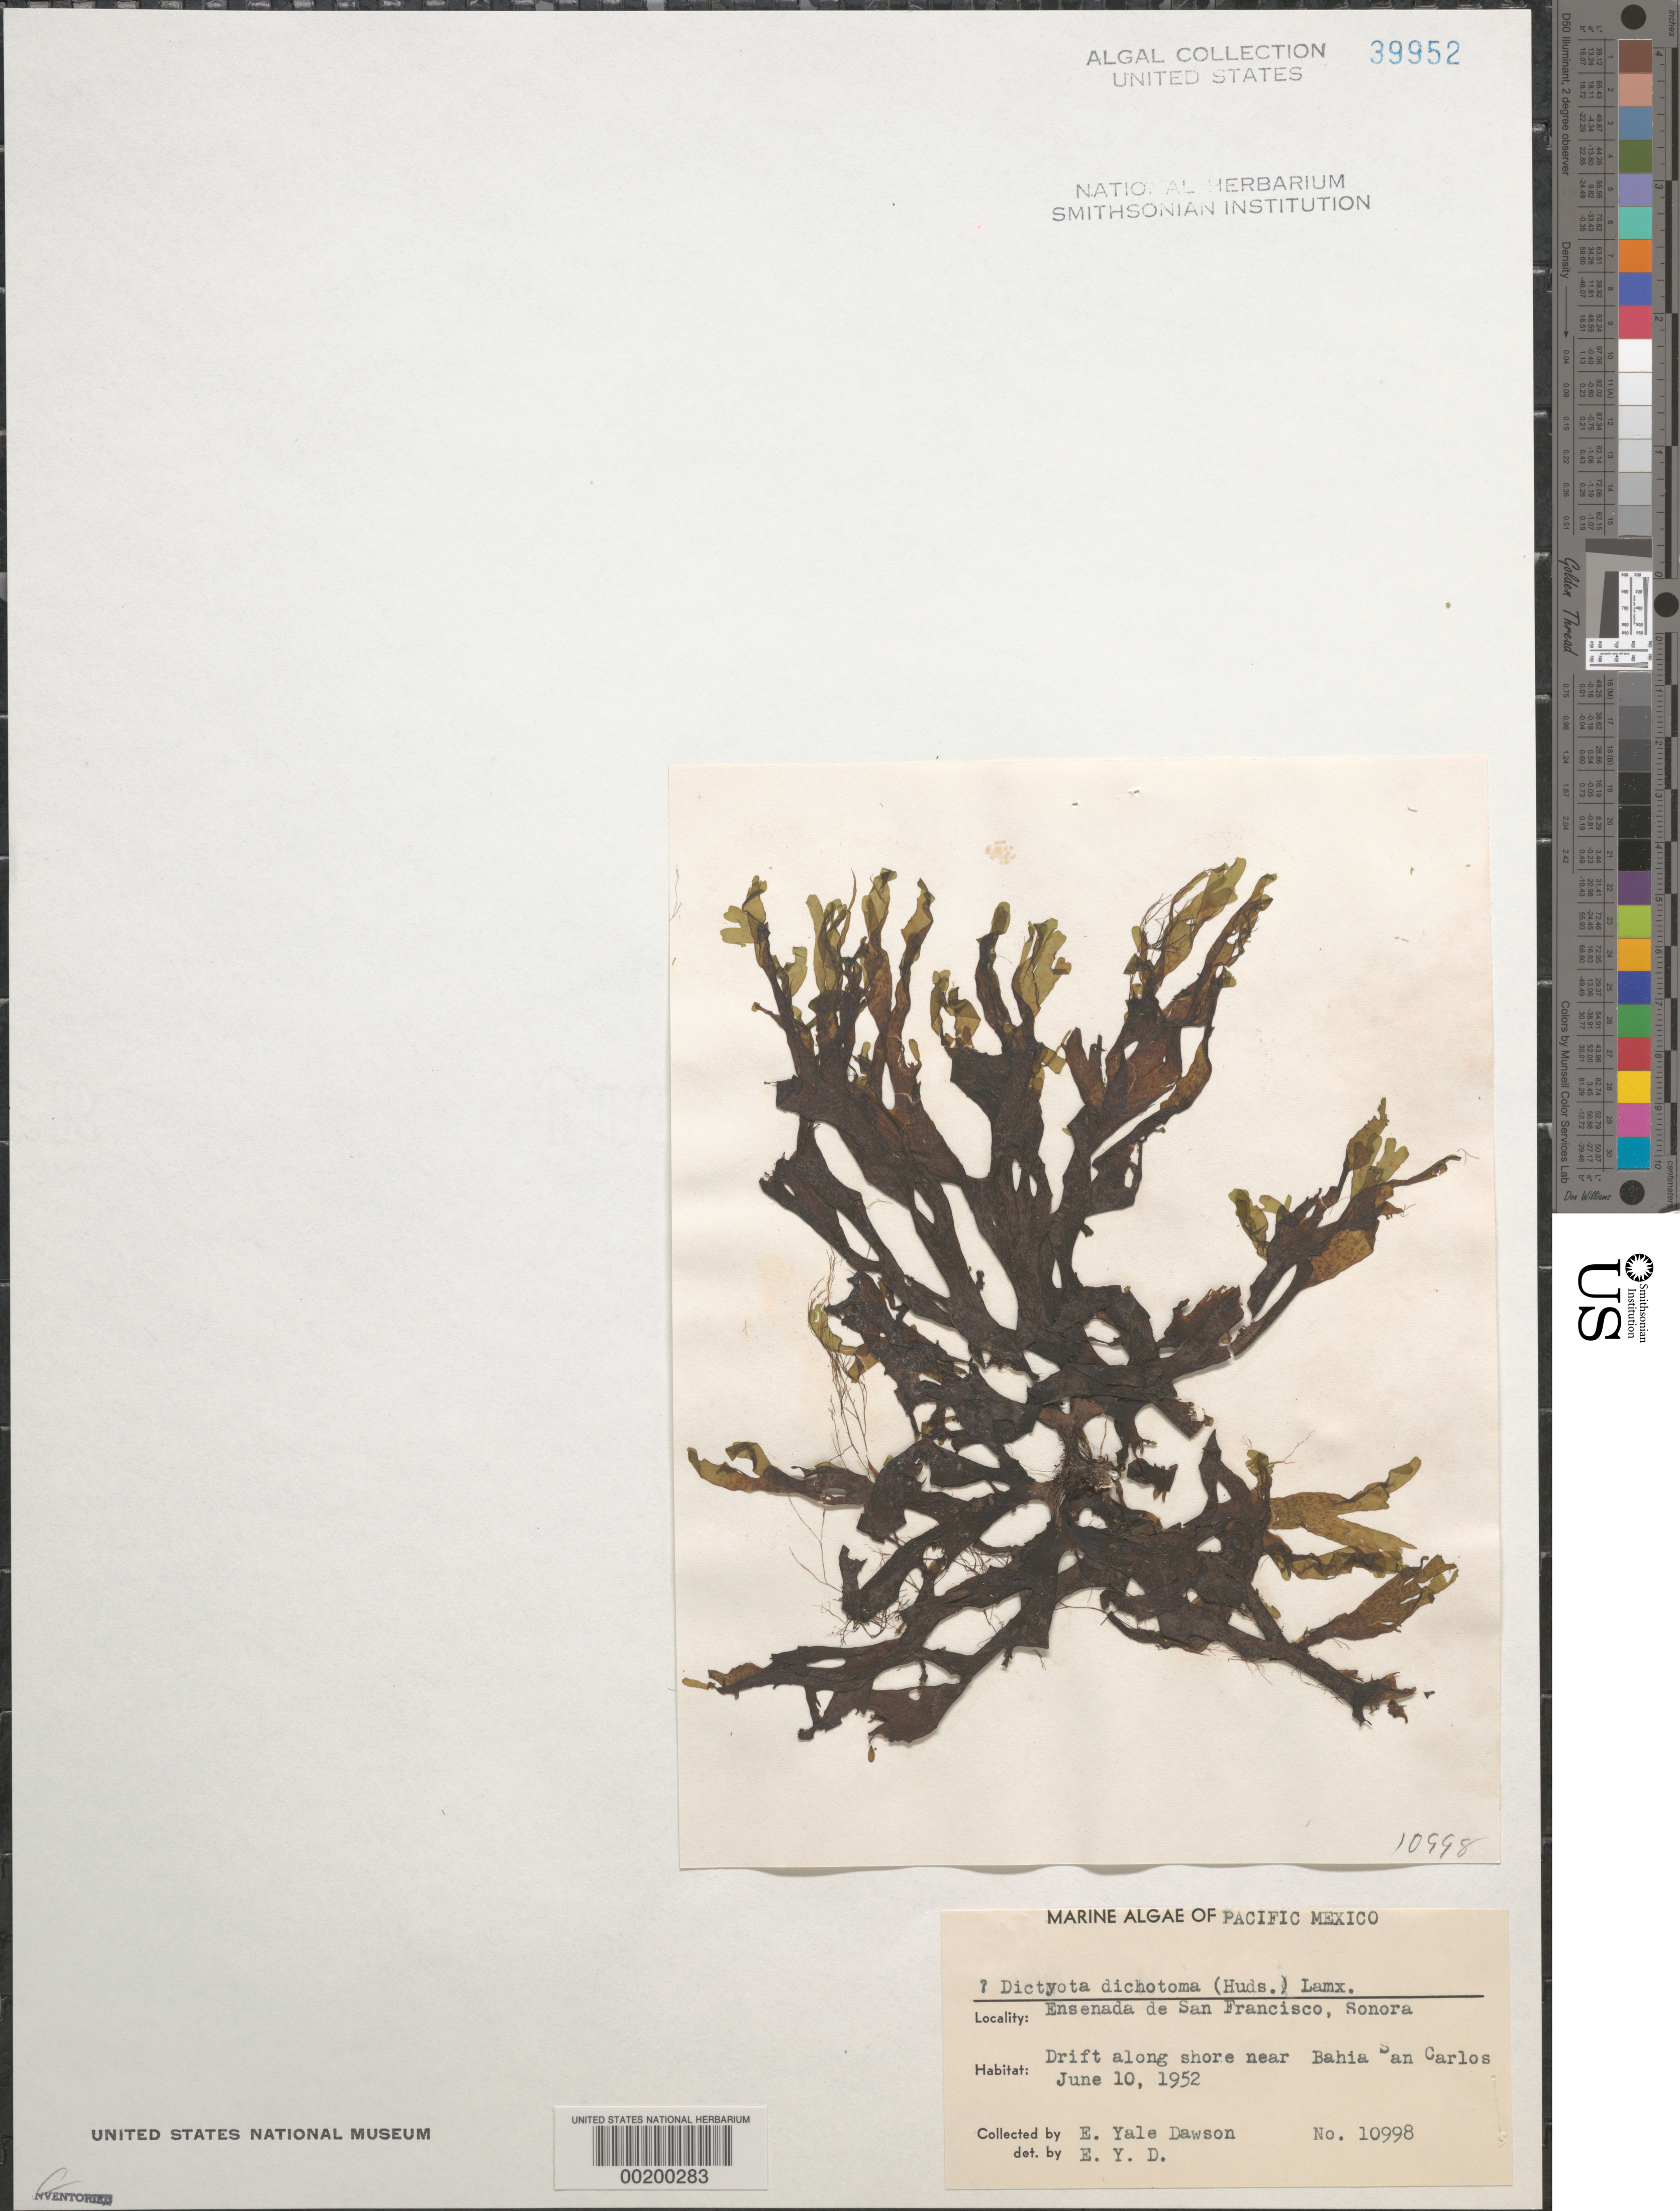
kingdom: Chromista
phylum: Ochrophyta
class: Phaeophyceae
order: Dictyotales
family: Dictyotaceae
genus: Dictyota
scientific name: Dictyota dichotoma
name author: (Huds.) J.V.Lamouroux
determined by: Dawson, E. Y.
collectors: E. Y. Dawson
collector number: EYD 10998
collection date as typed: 10 Jun 1952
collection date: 1952-06-10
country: Mexico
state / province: Sonora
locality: Ensenada de San Francisco, near Bahia San Carlos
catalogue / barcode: US 39952